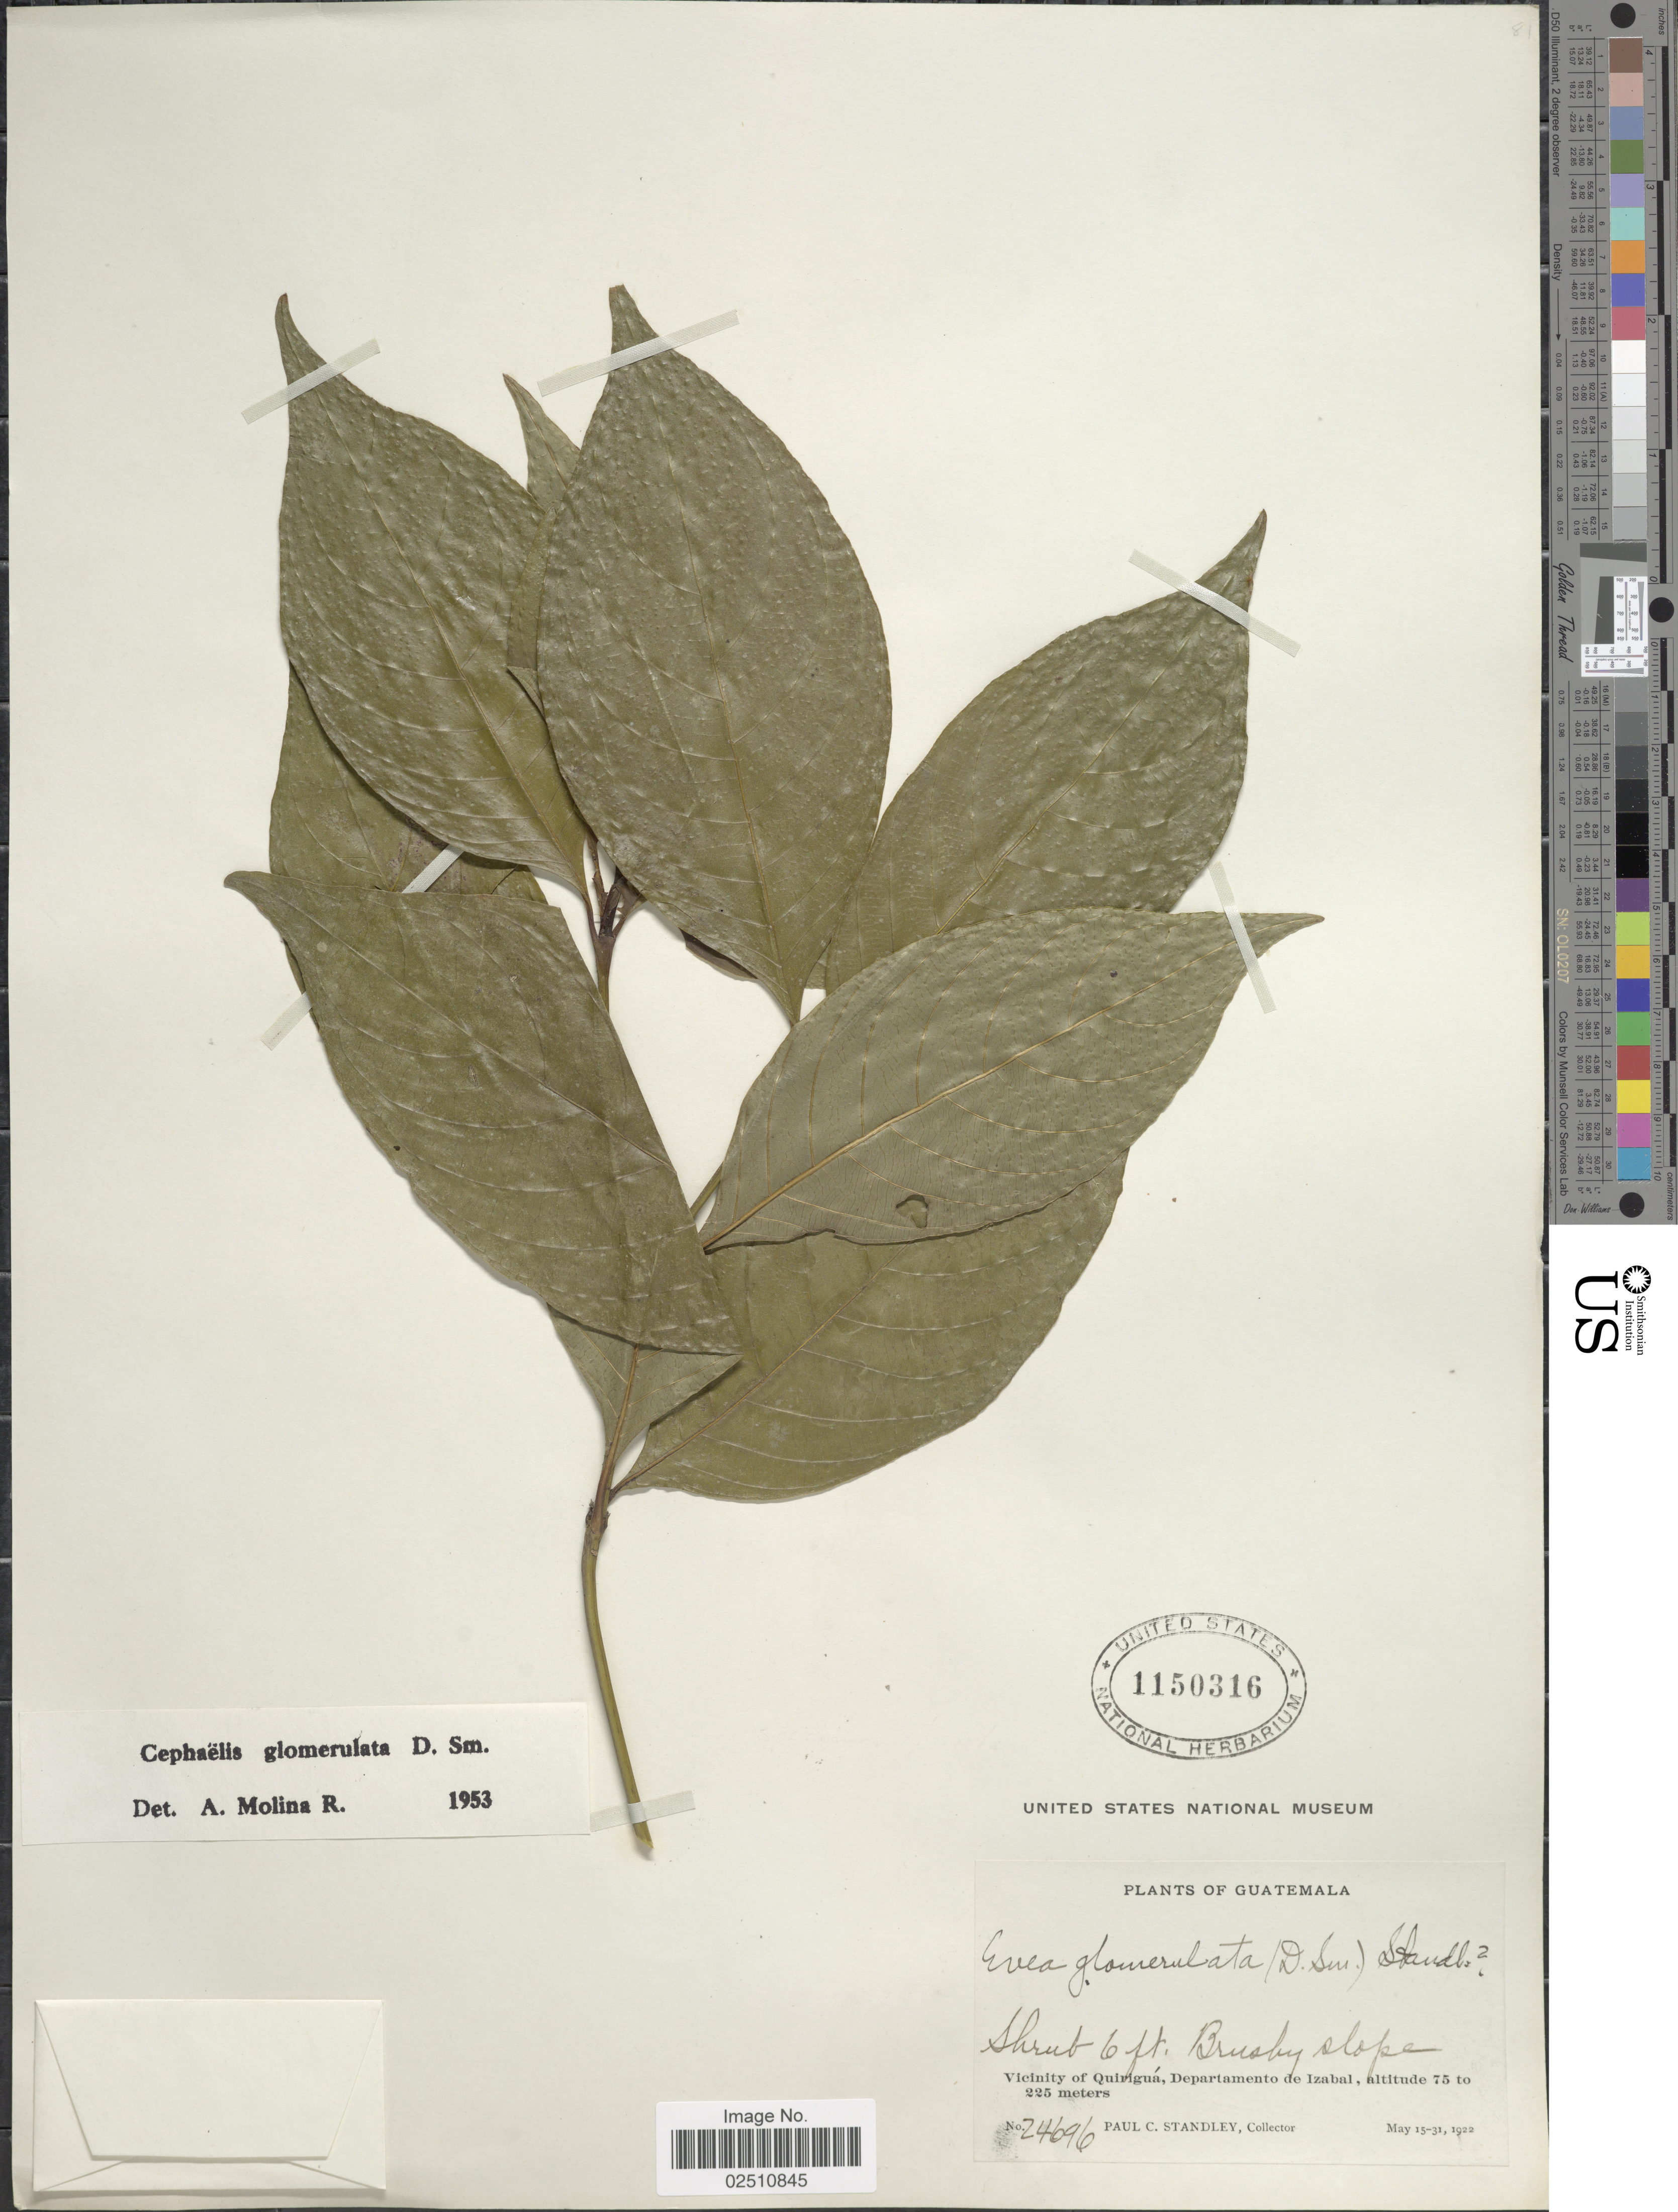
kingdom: Plantae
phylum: Tracheophyta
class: Magnoliopsida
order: Gentianales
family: Rubiaceae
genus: Psychotria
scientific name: Psychotria glomerulata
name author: (Donn. Sm.) Steyerm.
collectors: P. C. Standley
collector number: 24696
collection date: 1922-05-15/1922-05-31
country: Guatemala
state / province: Izabal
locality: Brushy slope, Vicinity of Quirigua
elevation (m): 75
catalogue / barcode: US 1150316